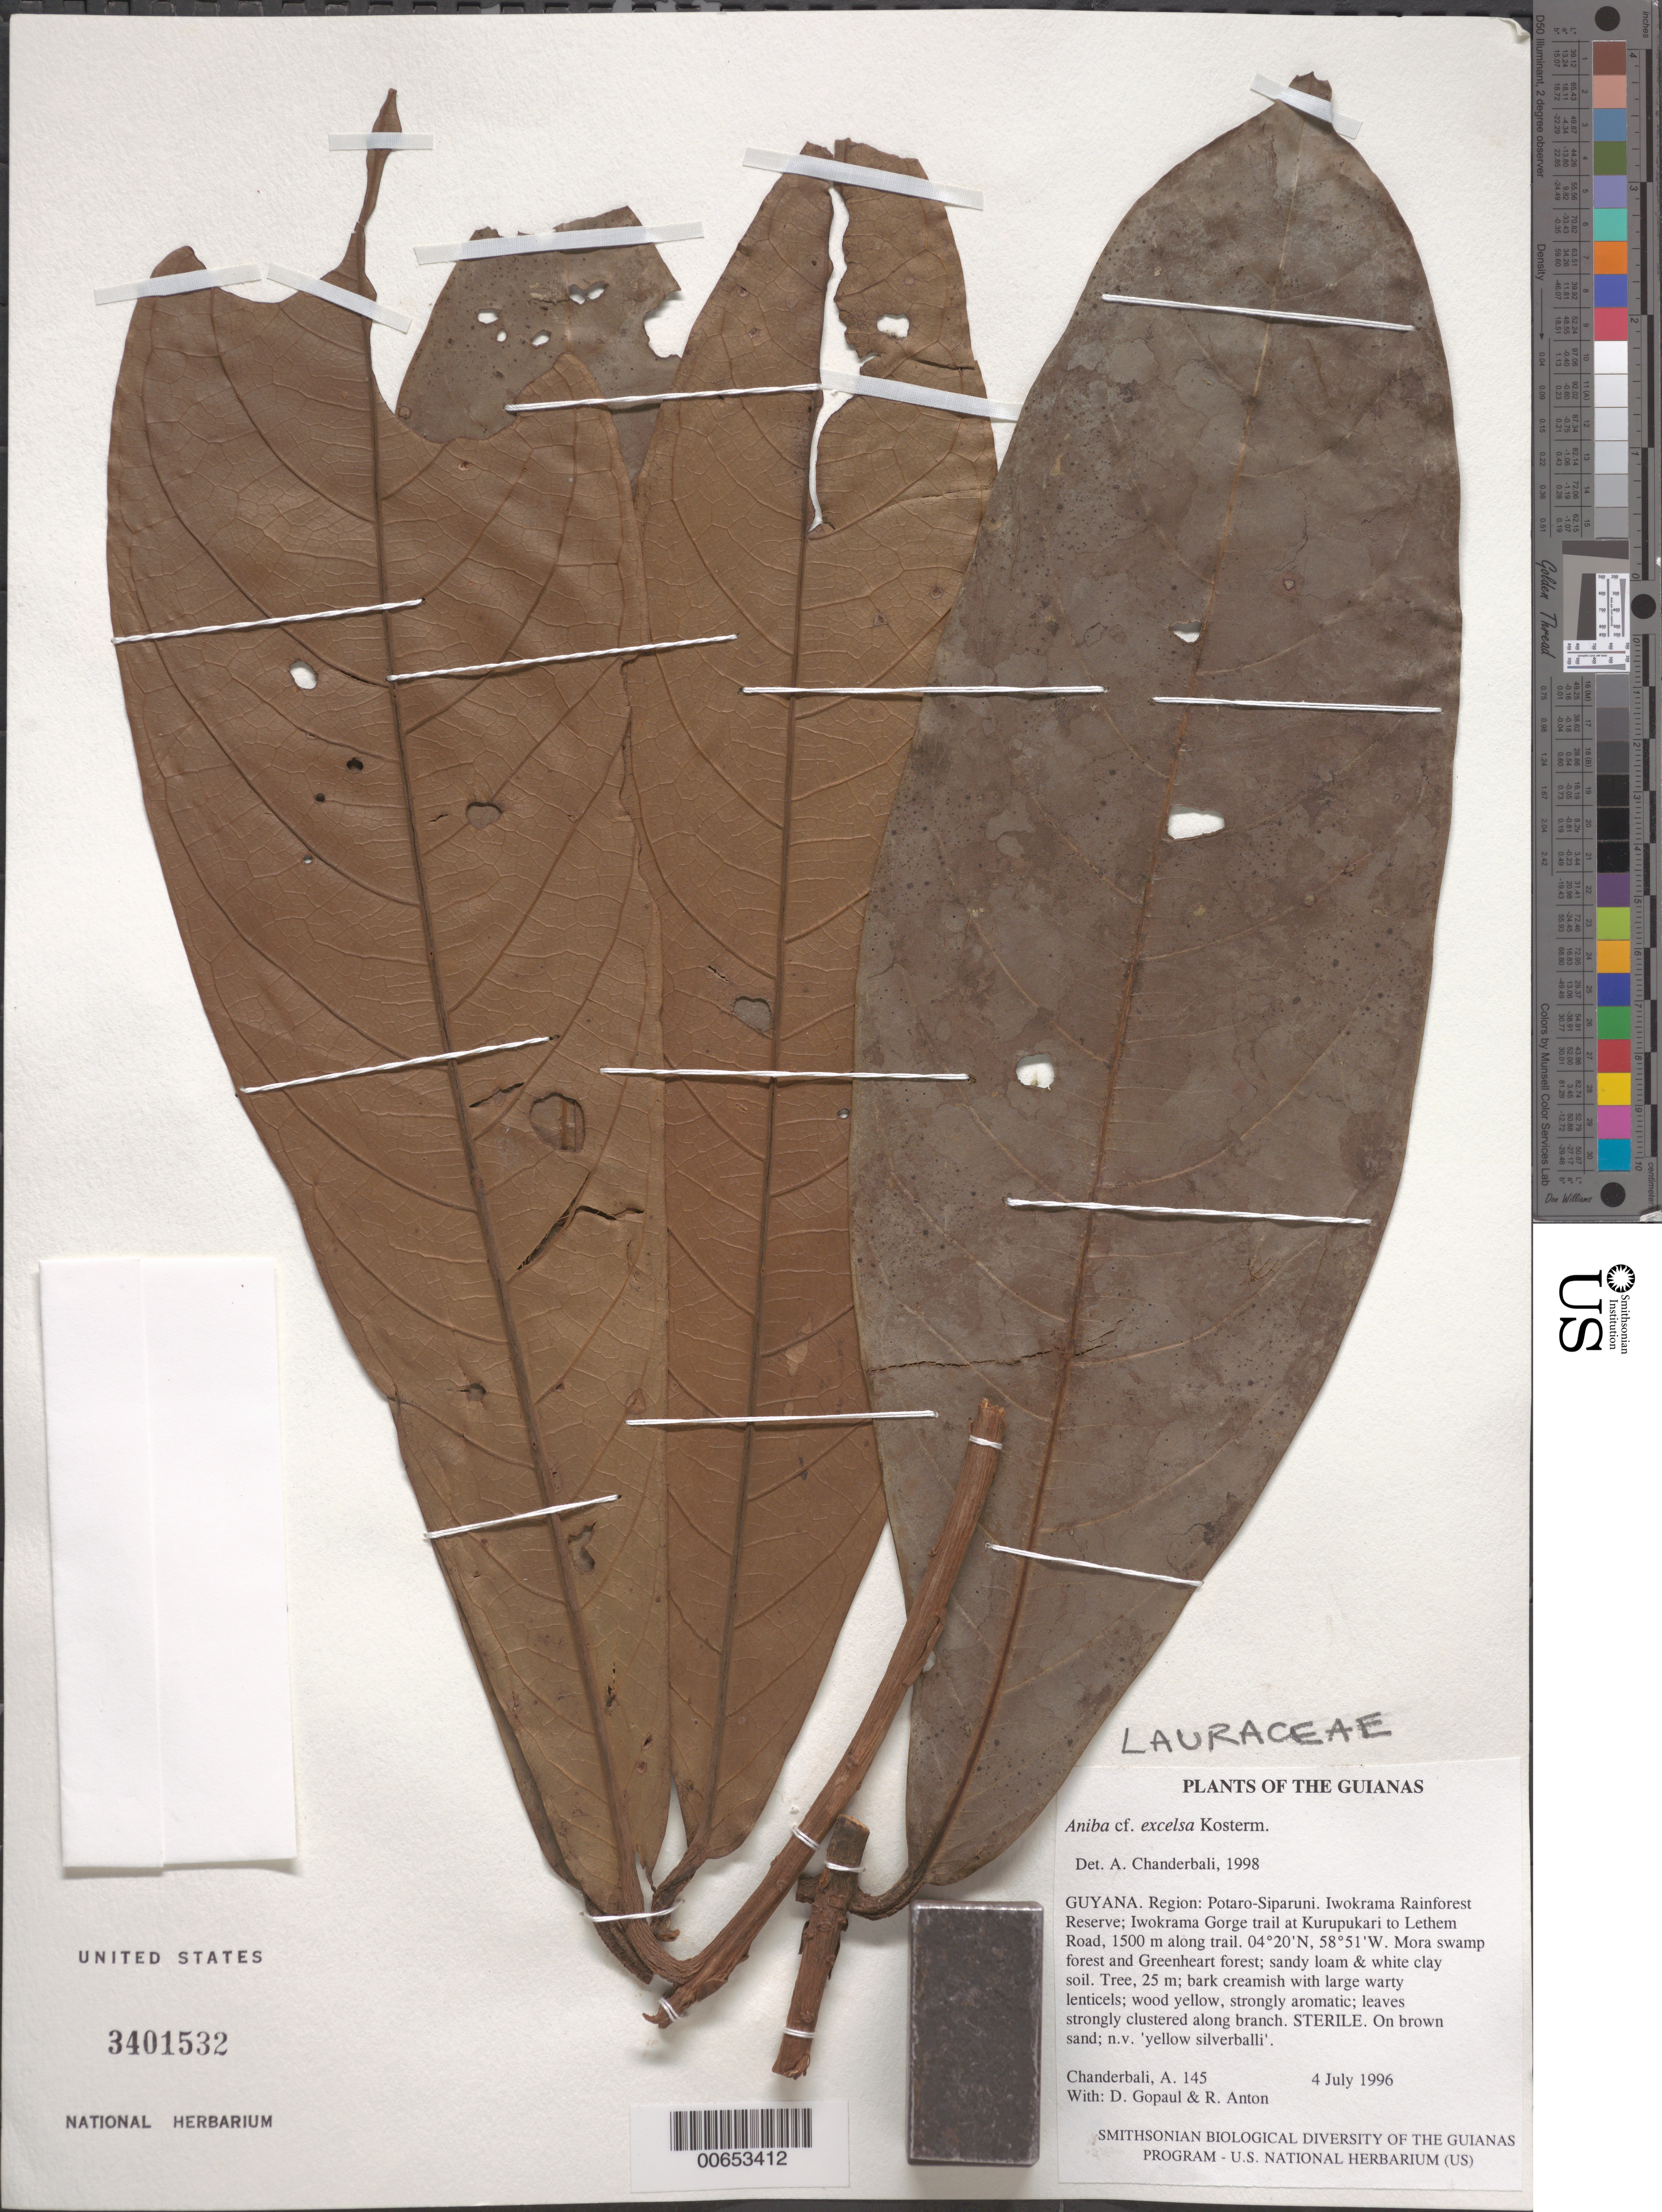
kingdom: Plantae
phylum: Tracheophyta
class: Magnoliopsida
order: Laurales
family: Lauraceae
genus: Aniba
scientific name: Aniba excelsa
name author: Kosterm.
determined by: Chanderbali, Andre Shashi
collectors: A. S. Chanderbali, D. Gopaul & R. Anton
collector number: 145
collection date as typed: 4 July 1996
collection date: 1996-07-04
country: Guyana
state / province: Potaro-Siparuni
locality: Iwokrama Rainforest Reserve; Iwokrama Gorge trail at Kurupukari to Lethem Road, 1500 m along trail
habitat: Mora swamp forest and Greenheart forest; sandy loam & white clay soil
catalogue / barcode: US 3401532